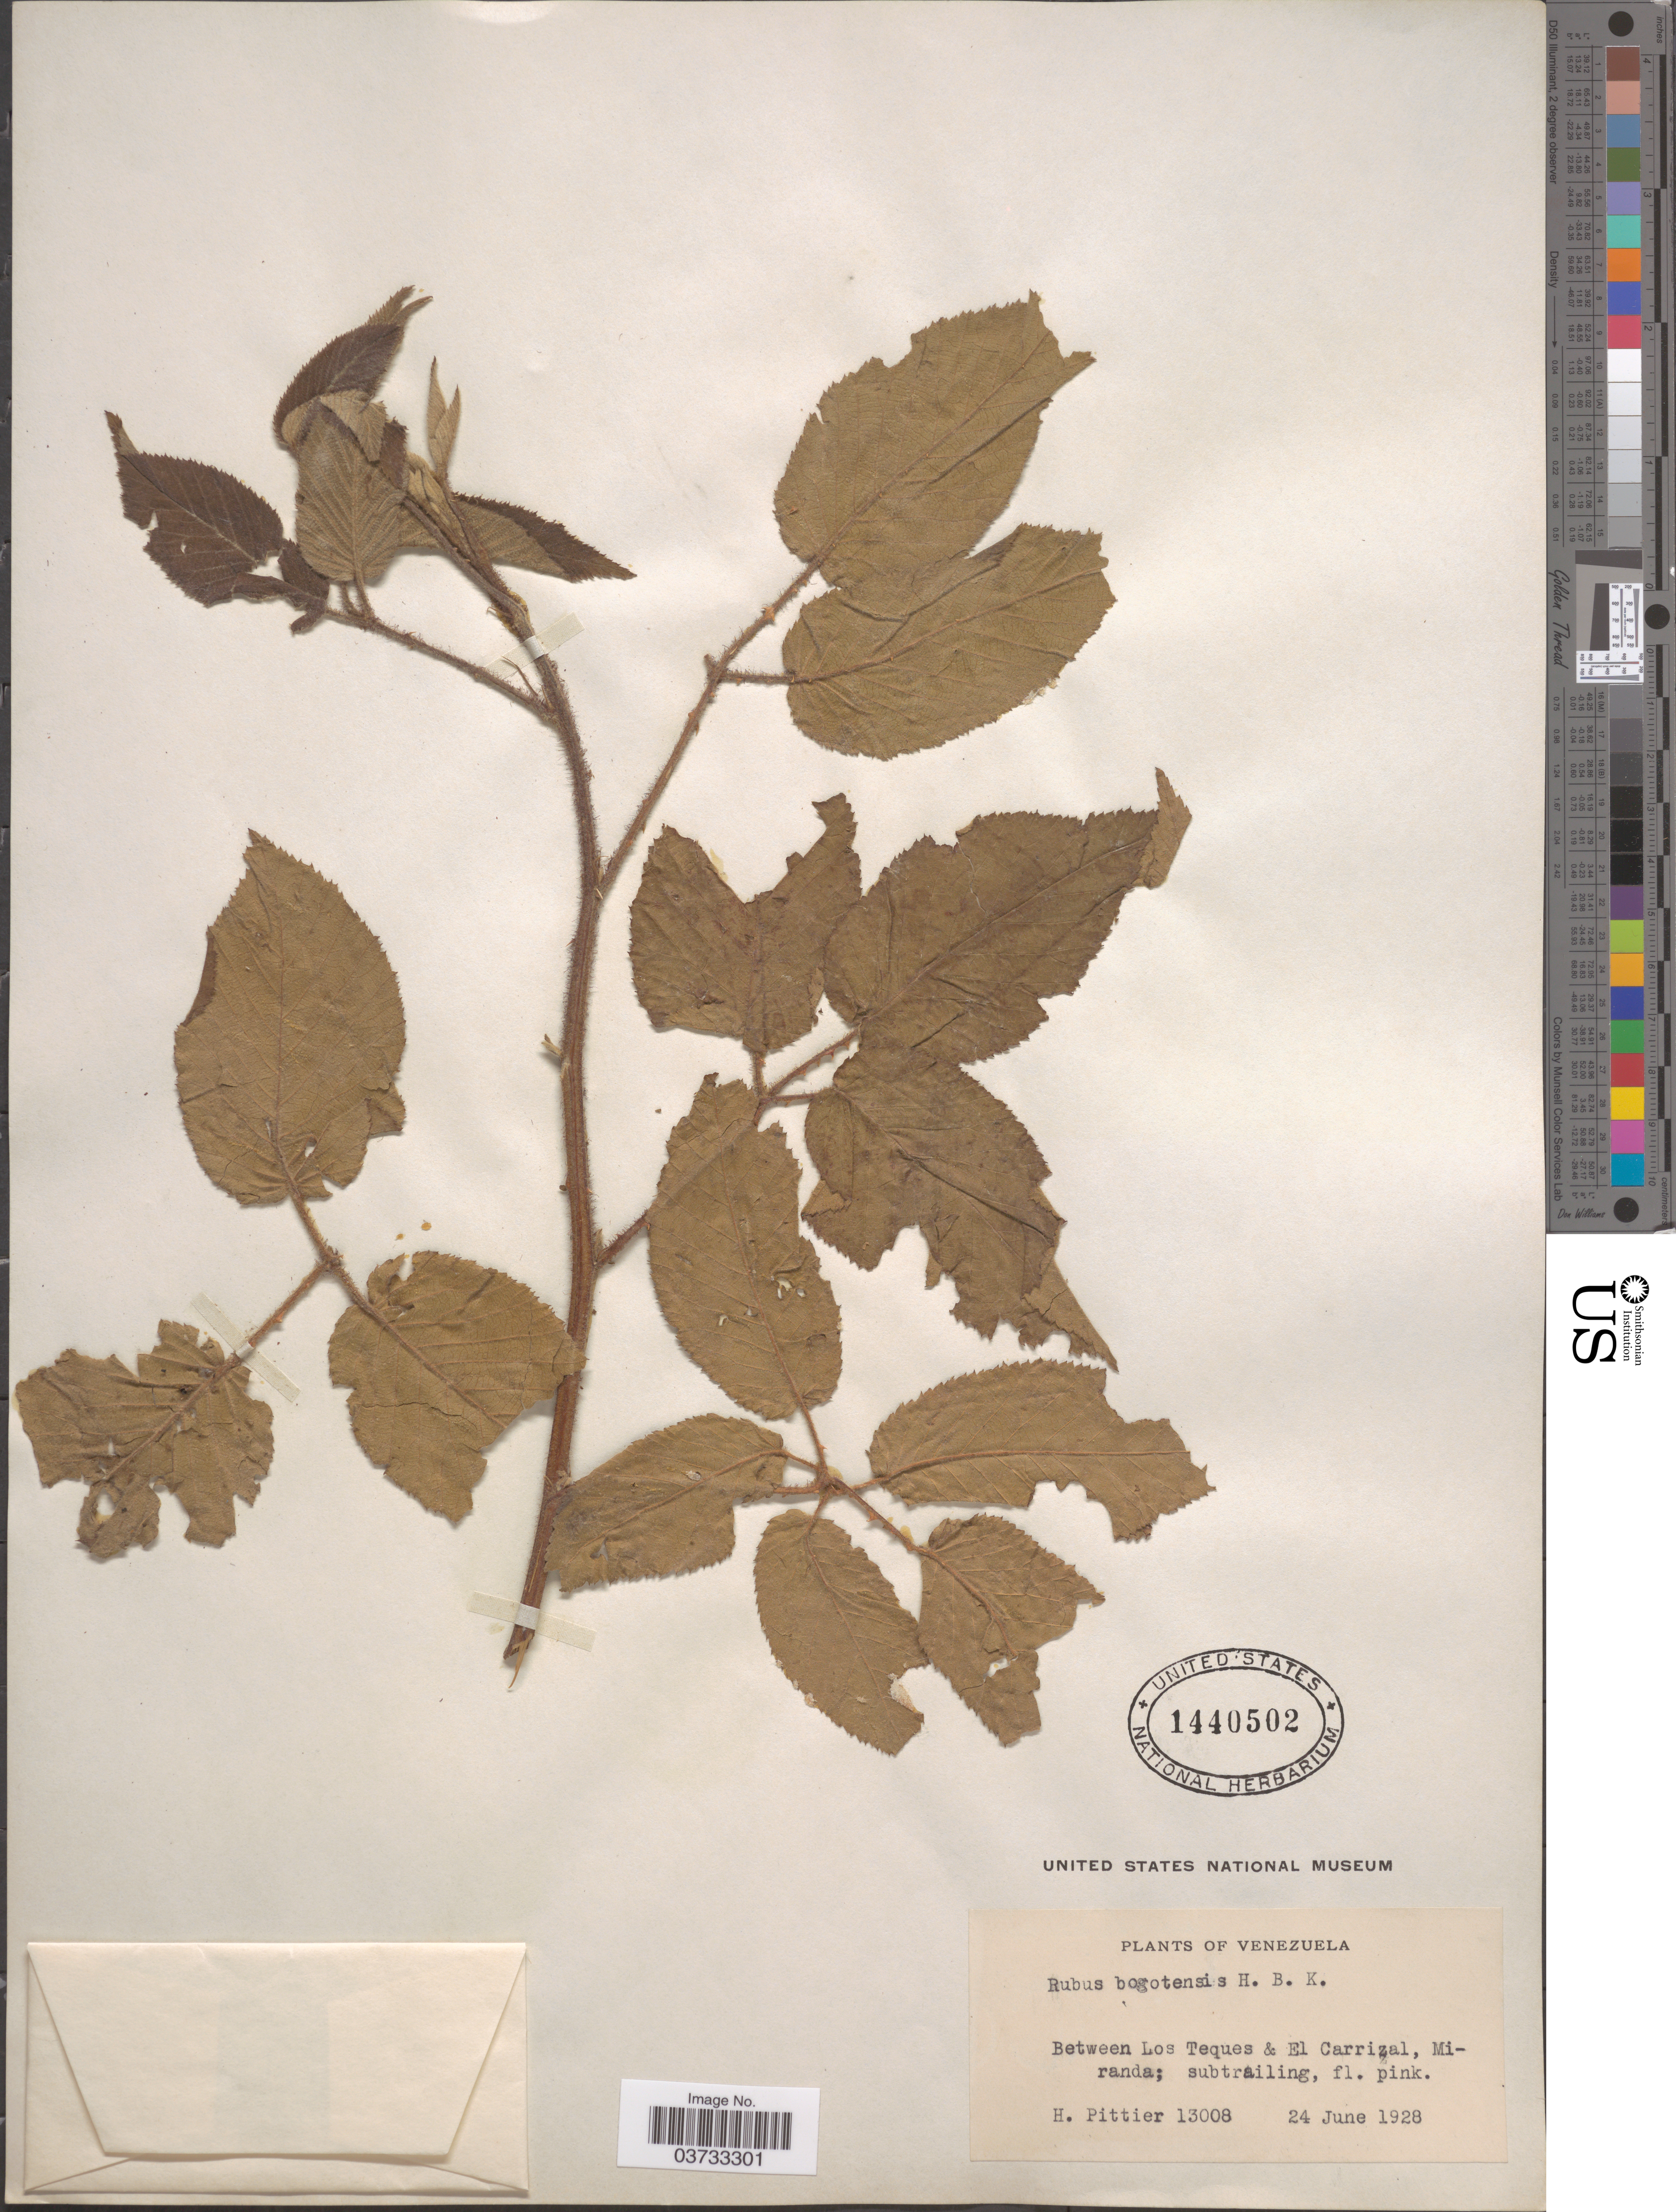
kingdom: Plantae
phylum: Tracheophyta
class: Magnoliopsida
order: Rosales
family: Rosaceae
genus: Rubus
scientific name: Rubus bogotensis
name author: Kunth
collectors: H. F. Pittier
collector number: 13008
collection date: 1928-06-24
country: Venezuela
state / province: Miranda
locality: Between Los Teques & El Carrizal, Miranda.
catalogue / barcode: US 1440502